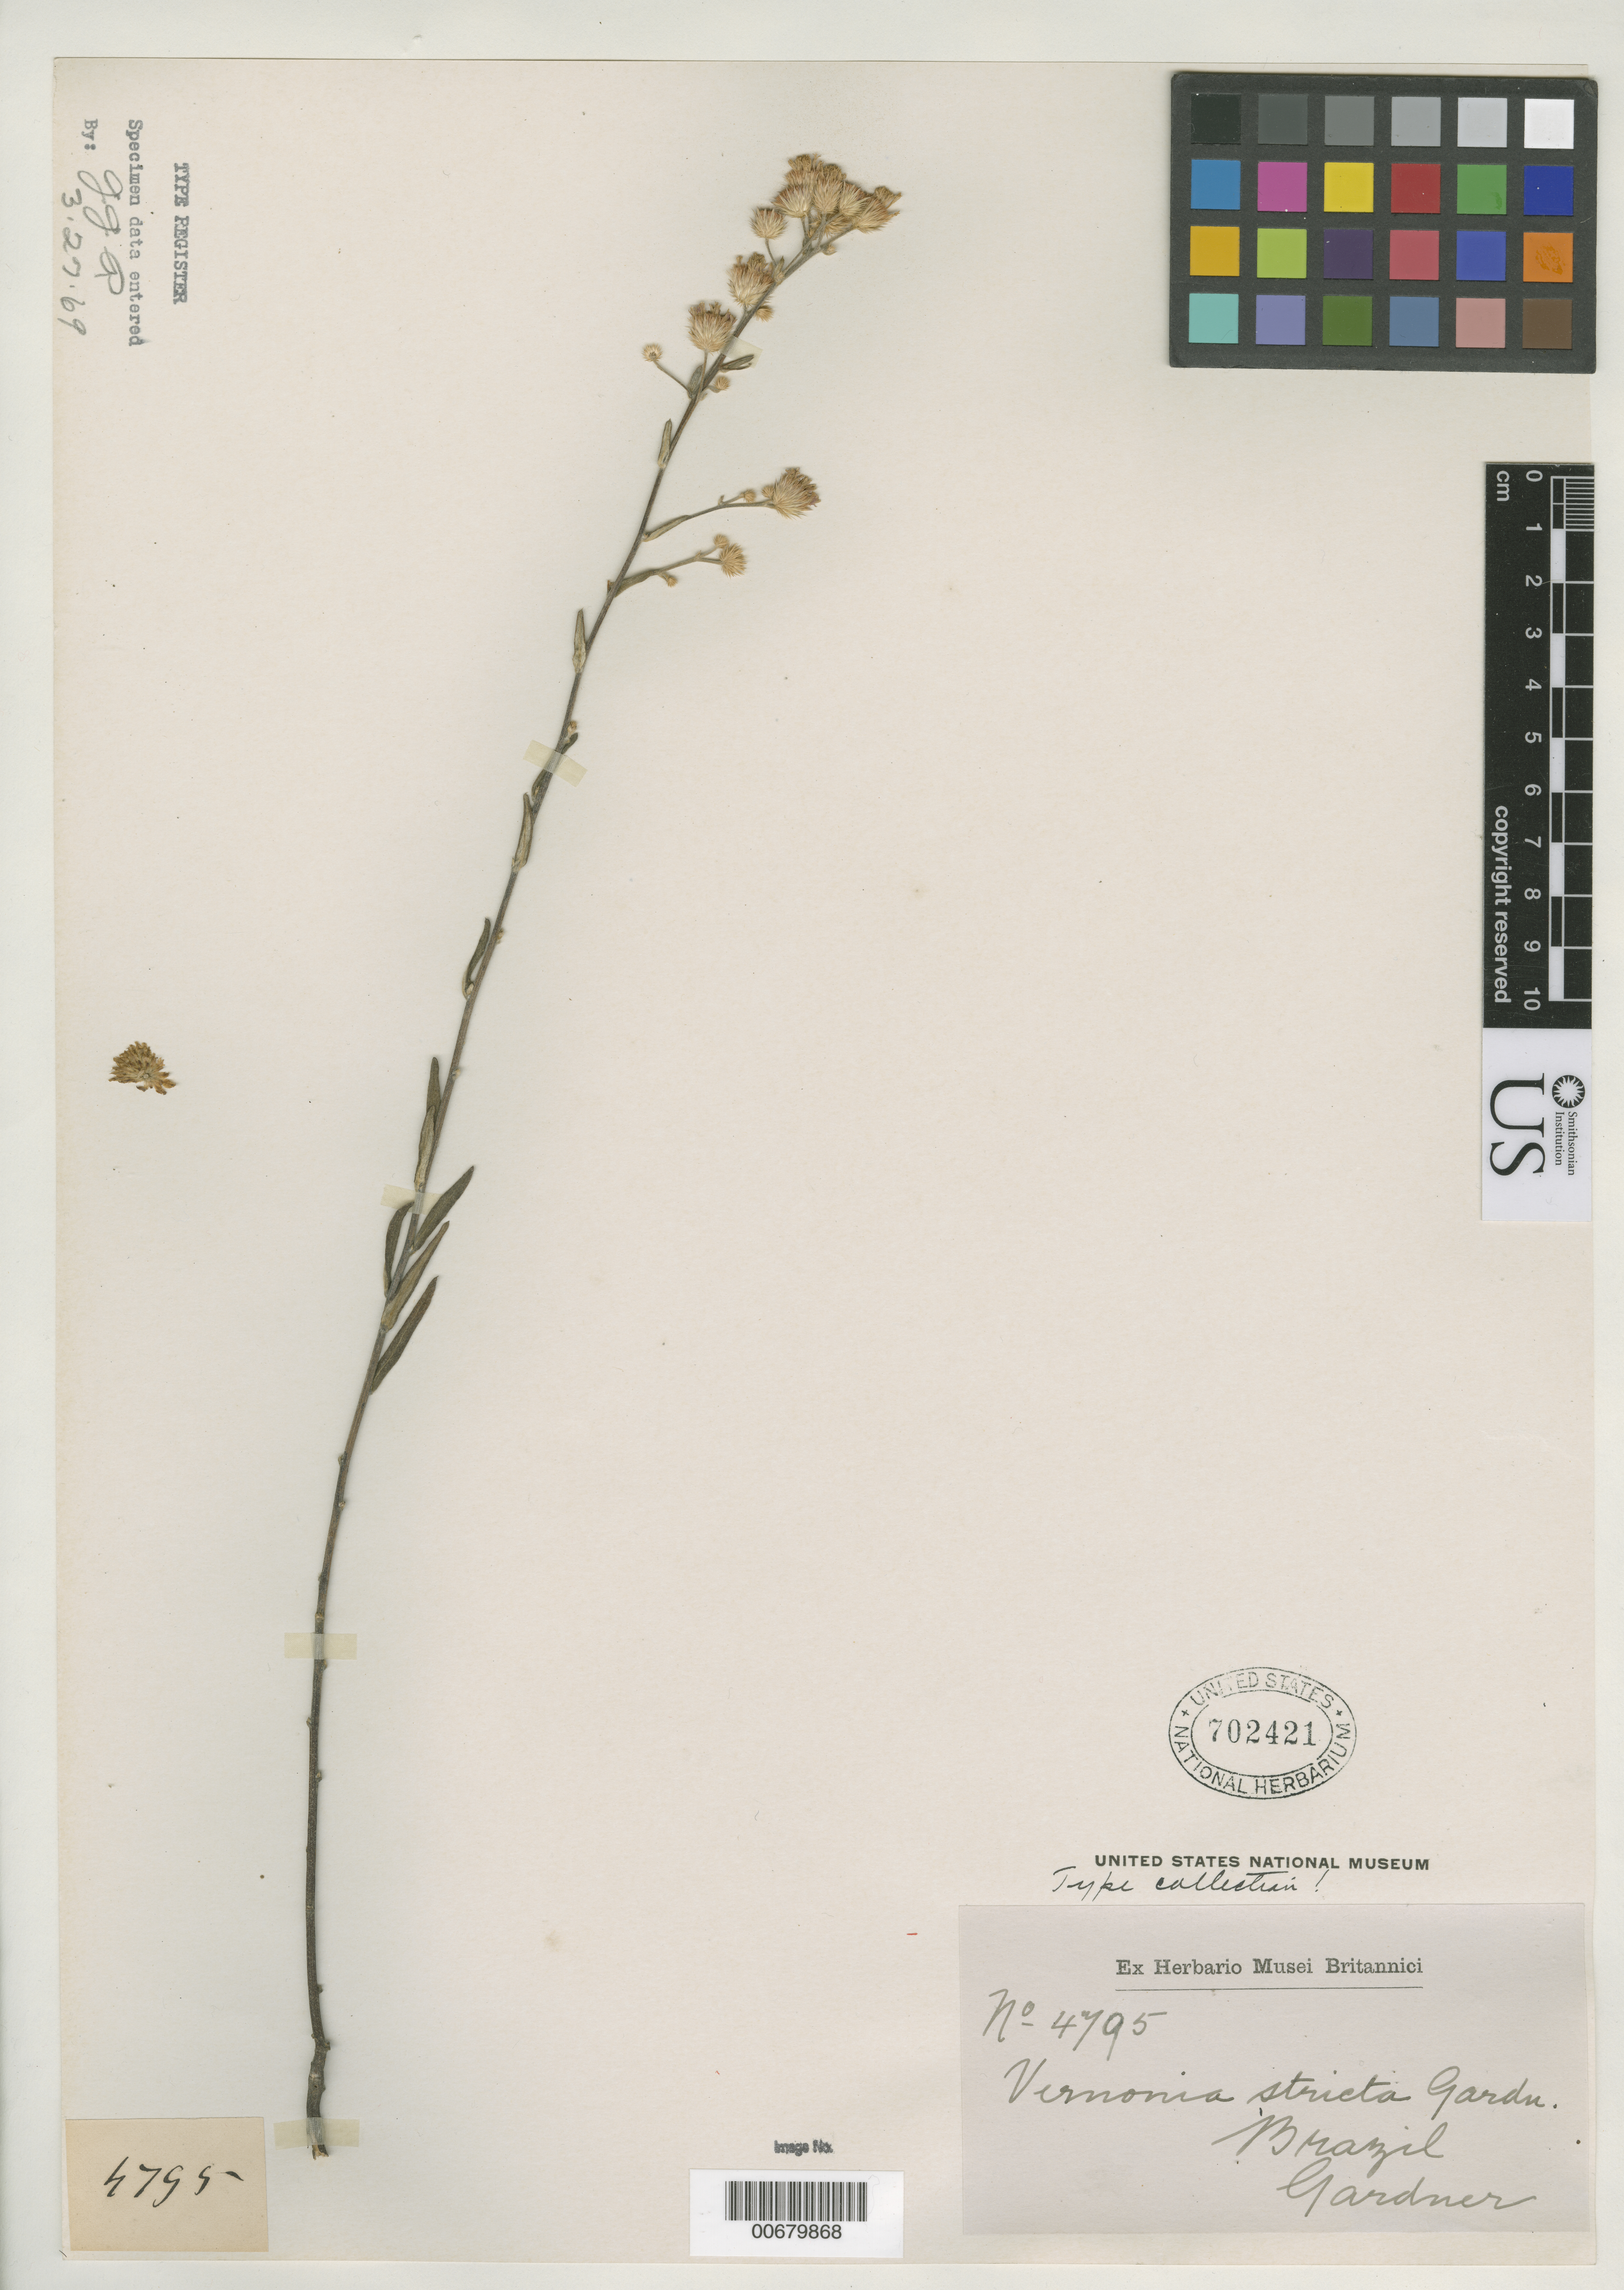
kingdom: Plantae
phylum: Tracheophyta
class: Magnoliopsida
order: Asterales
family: Asteraceae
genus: Vernonia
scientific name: Vernonia stricta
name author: Gardner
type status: Isotype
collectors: G. Gardner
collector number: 4795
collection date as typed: Jun 1840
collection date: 1840-06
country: Brazil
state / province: Minas Gerais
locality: Near Formigas.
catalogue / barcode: US 702421